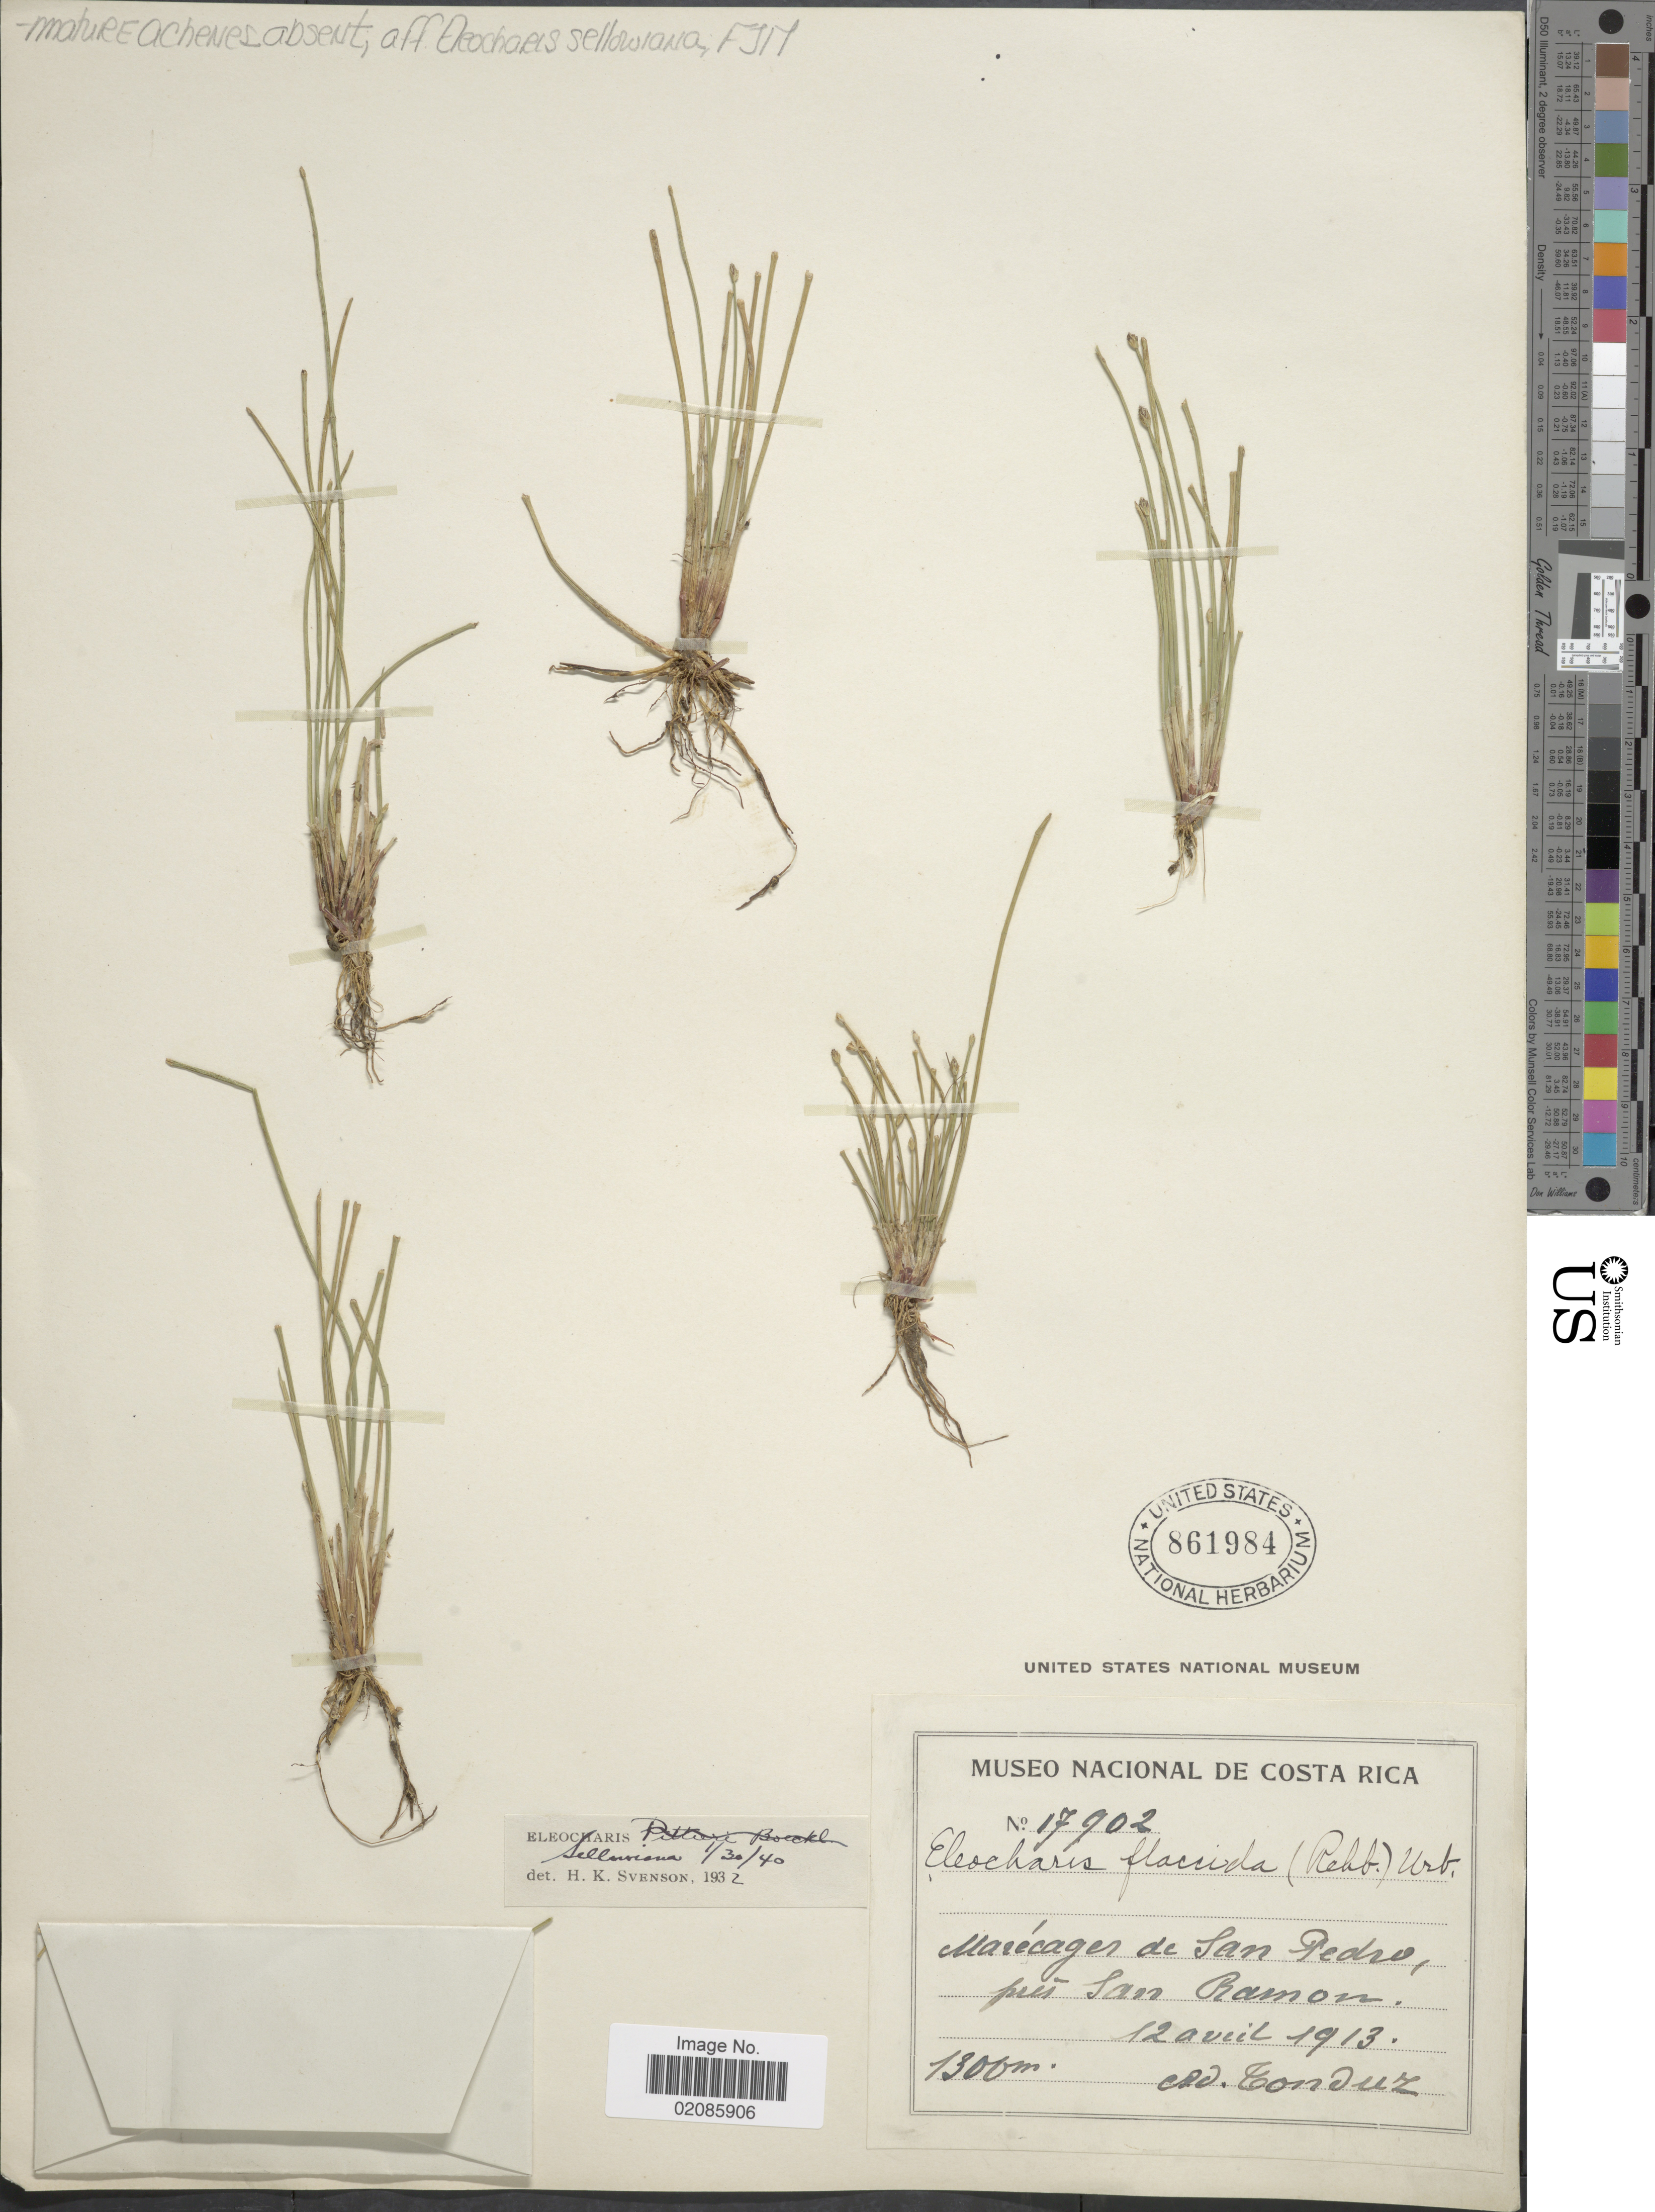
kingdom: Plantae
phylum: Tracheophyta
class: Liliopsida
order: Poales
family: Cyperaceae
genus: Eleocharis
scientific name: Eleocharis sellowiana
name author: Kunth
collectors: A. Tonduz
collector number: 17902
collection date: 1913-04-12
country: Costa Rica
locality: Marécages de San Pedro, près San Ramon.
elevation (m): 1300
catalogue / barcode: US 861984